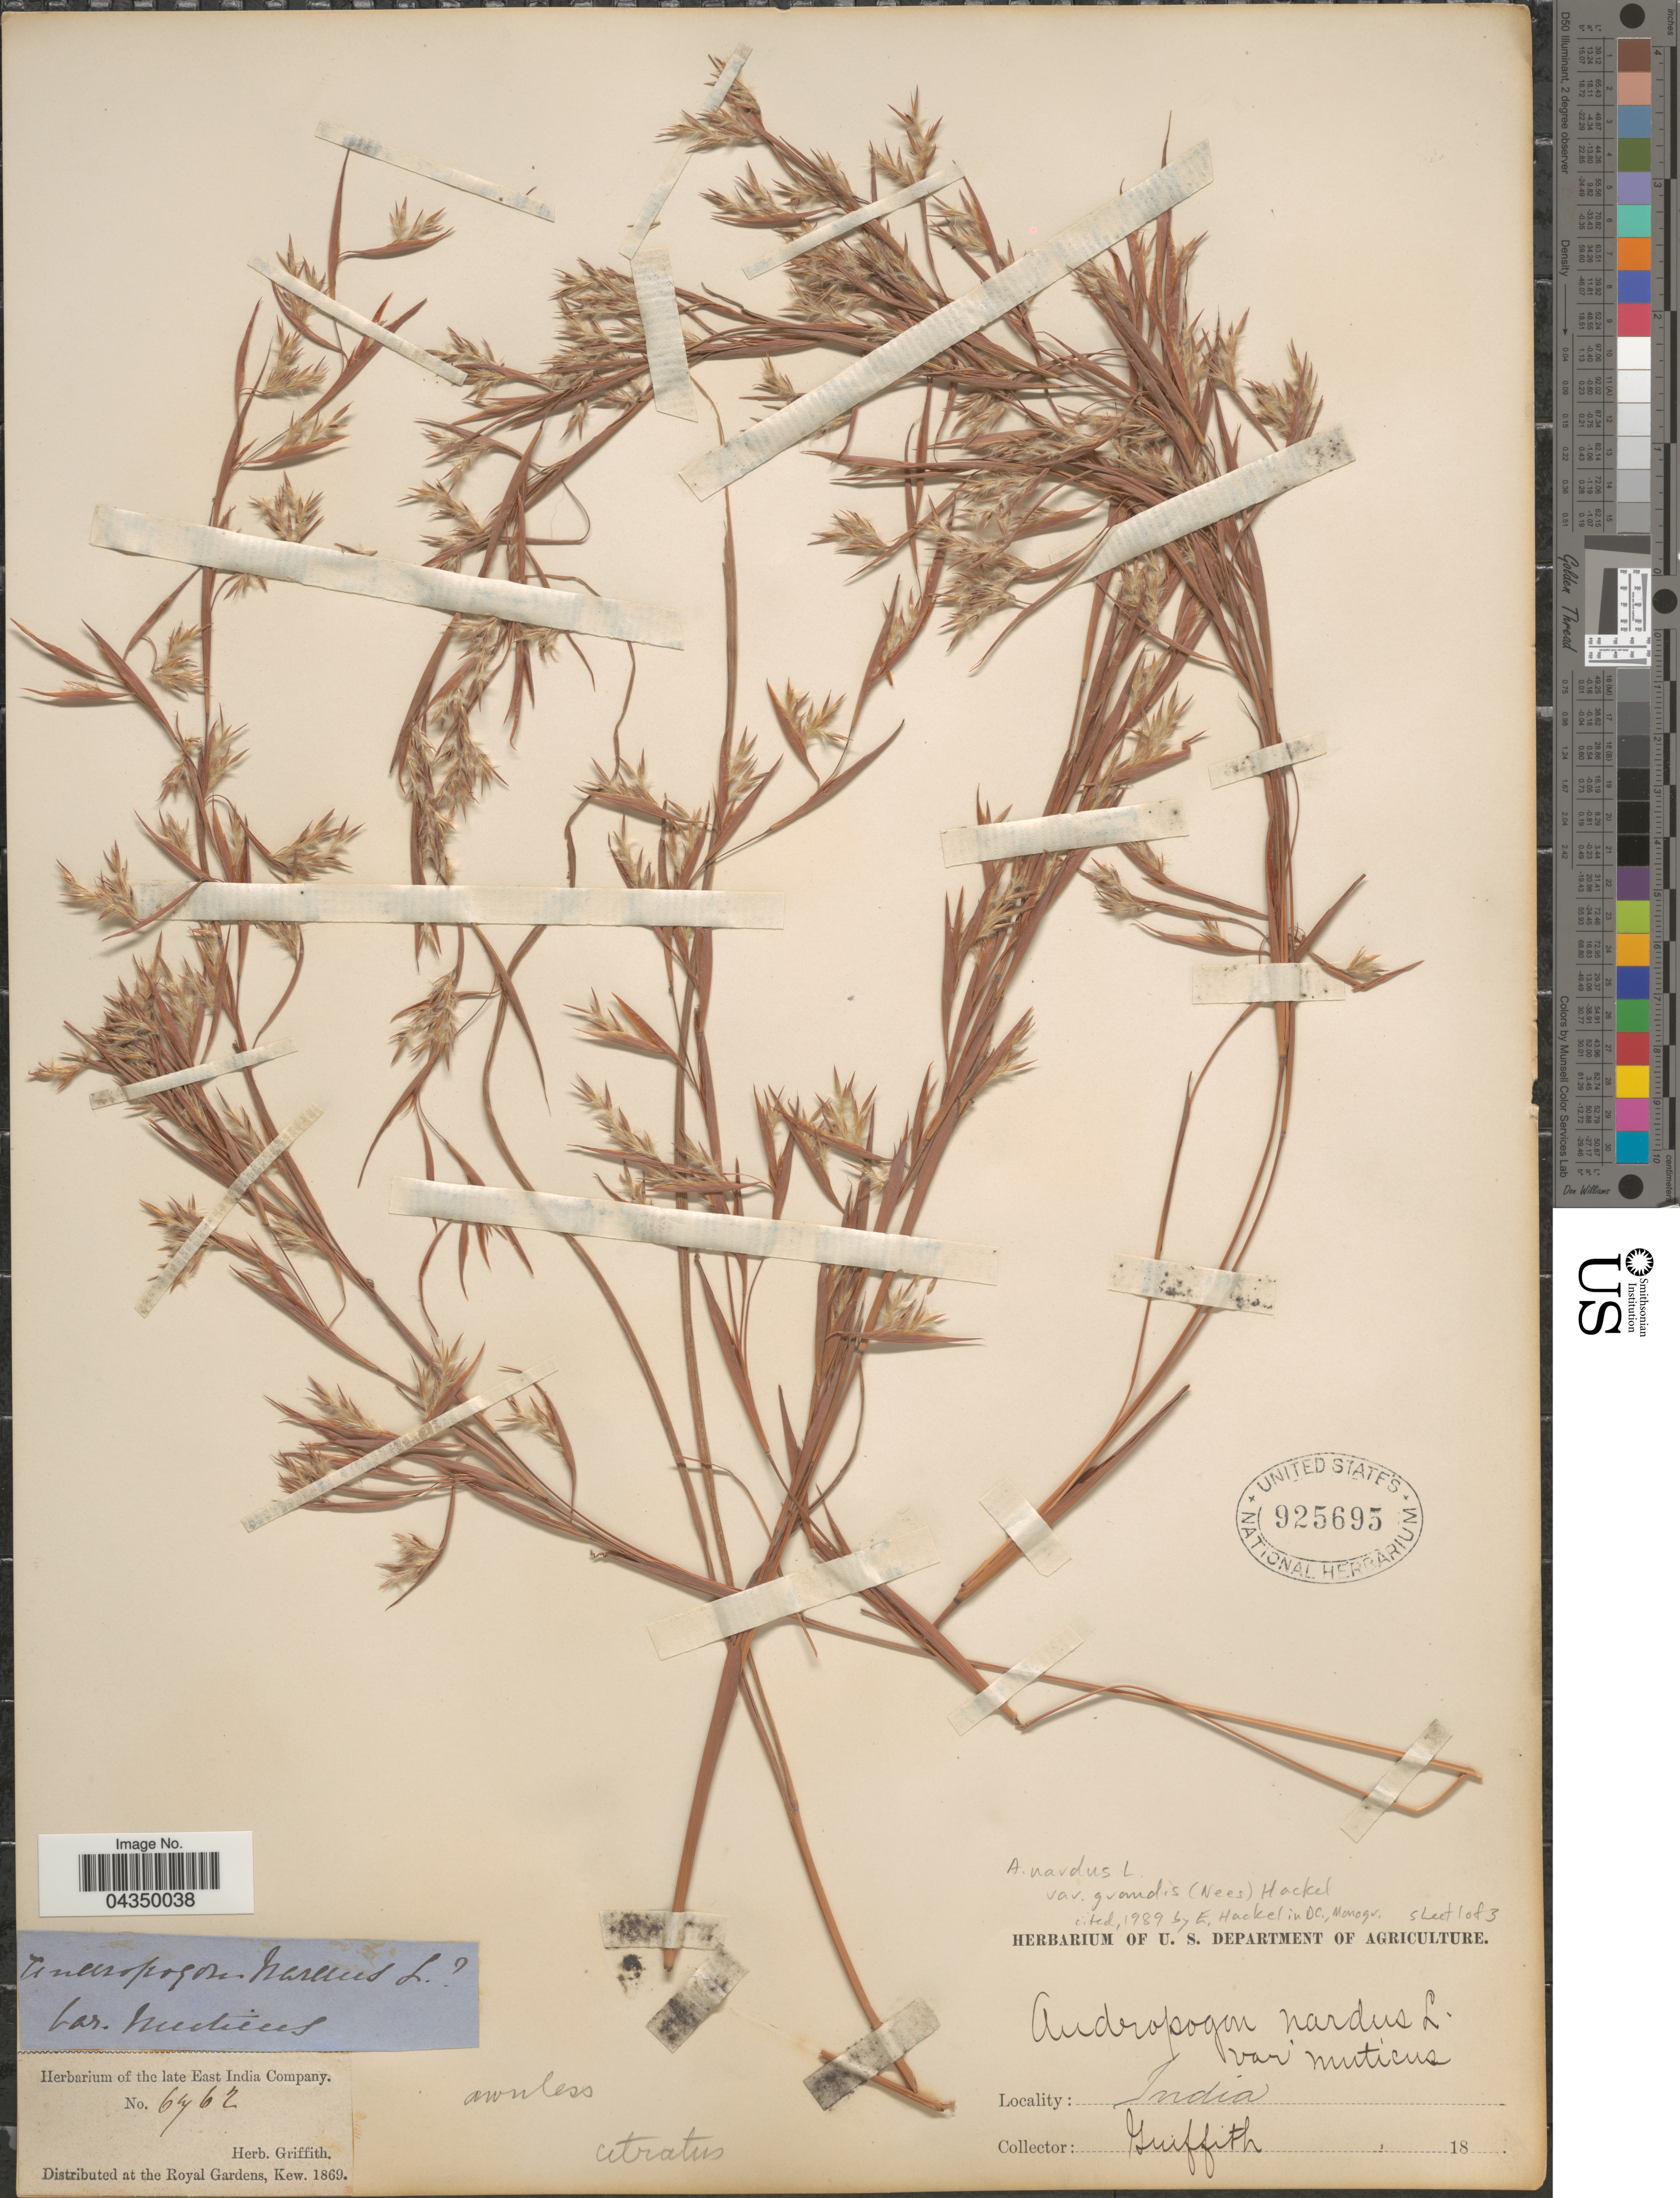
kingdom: Plantae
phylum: Tracheophyta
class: Liliopsida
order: Poales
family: Poaceae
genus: Cymbopogon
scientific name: Cymbopogon nardus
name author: (L.) Rendle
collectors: -. Griffith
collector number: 6762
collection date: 1869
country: India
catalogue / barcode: US 925695